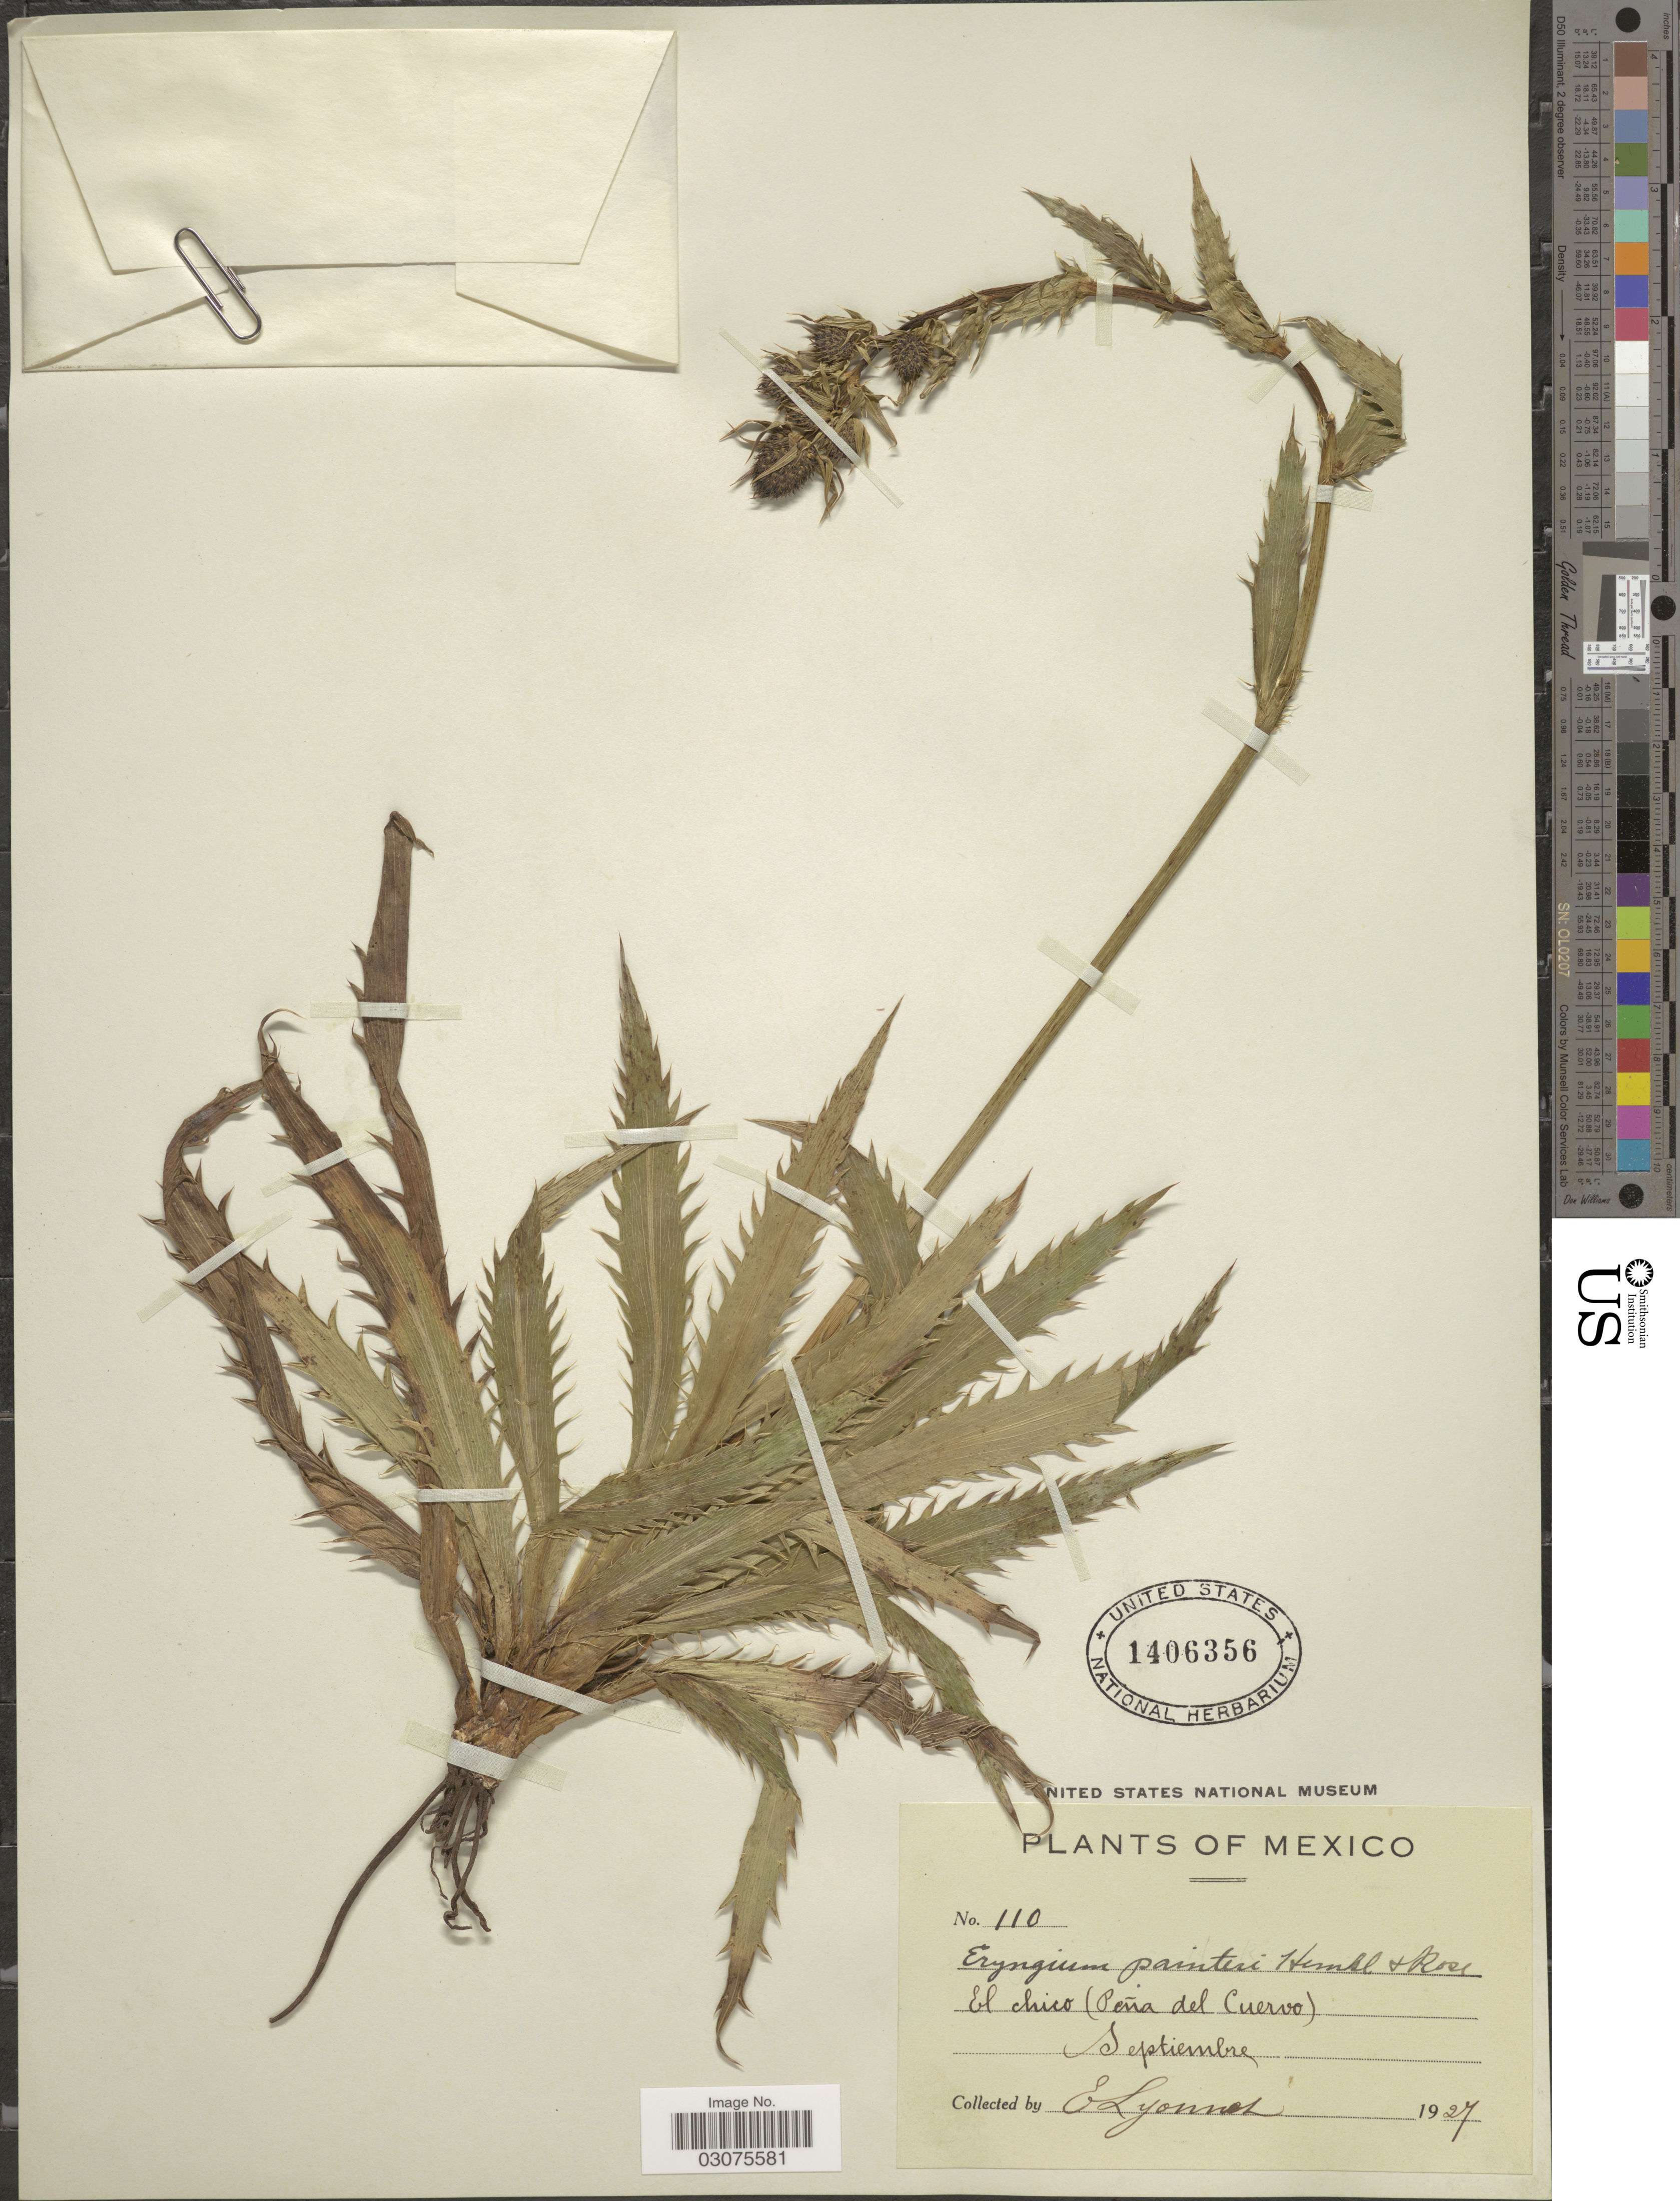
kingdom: Plantae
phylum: Tracheophyta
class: Magnoliopsida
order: Apiales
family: Apiaceae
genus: Eryngium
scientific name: Eryngium deppeanum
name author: Schltdl. & Cham.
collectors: E. Lyonnet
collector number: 110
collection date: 1927-09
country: Mexico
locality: El Chico (Peña del Cuervo).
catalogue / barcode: US 1406356